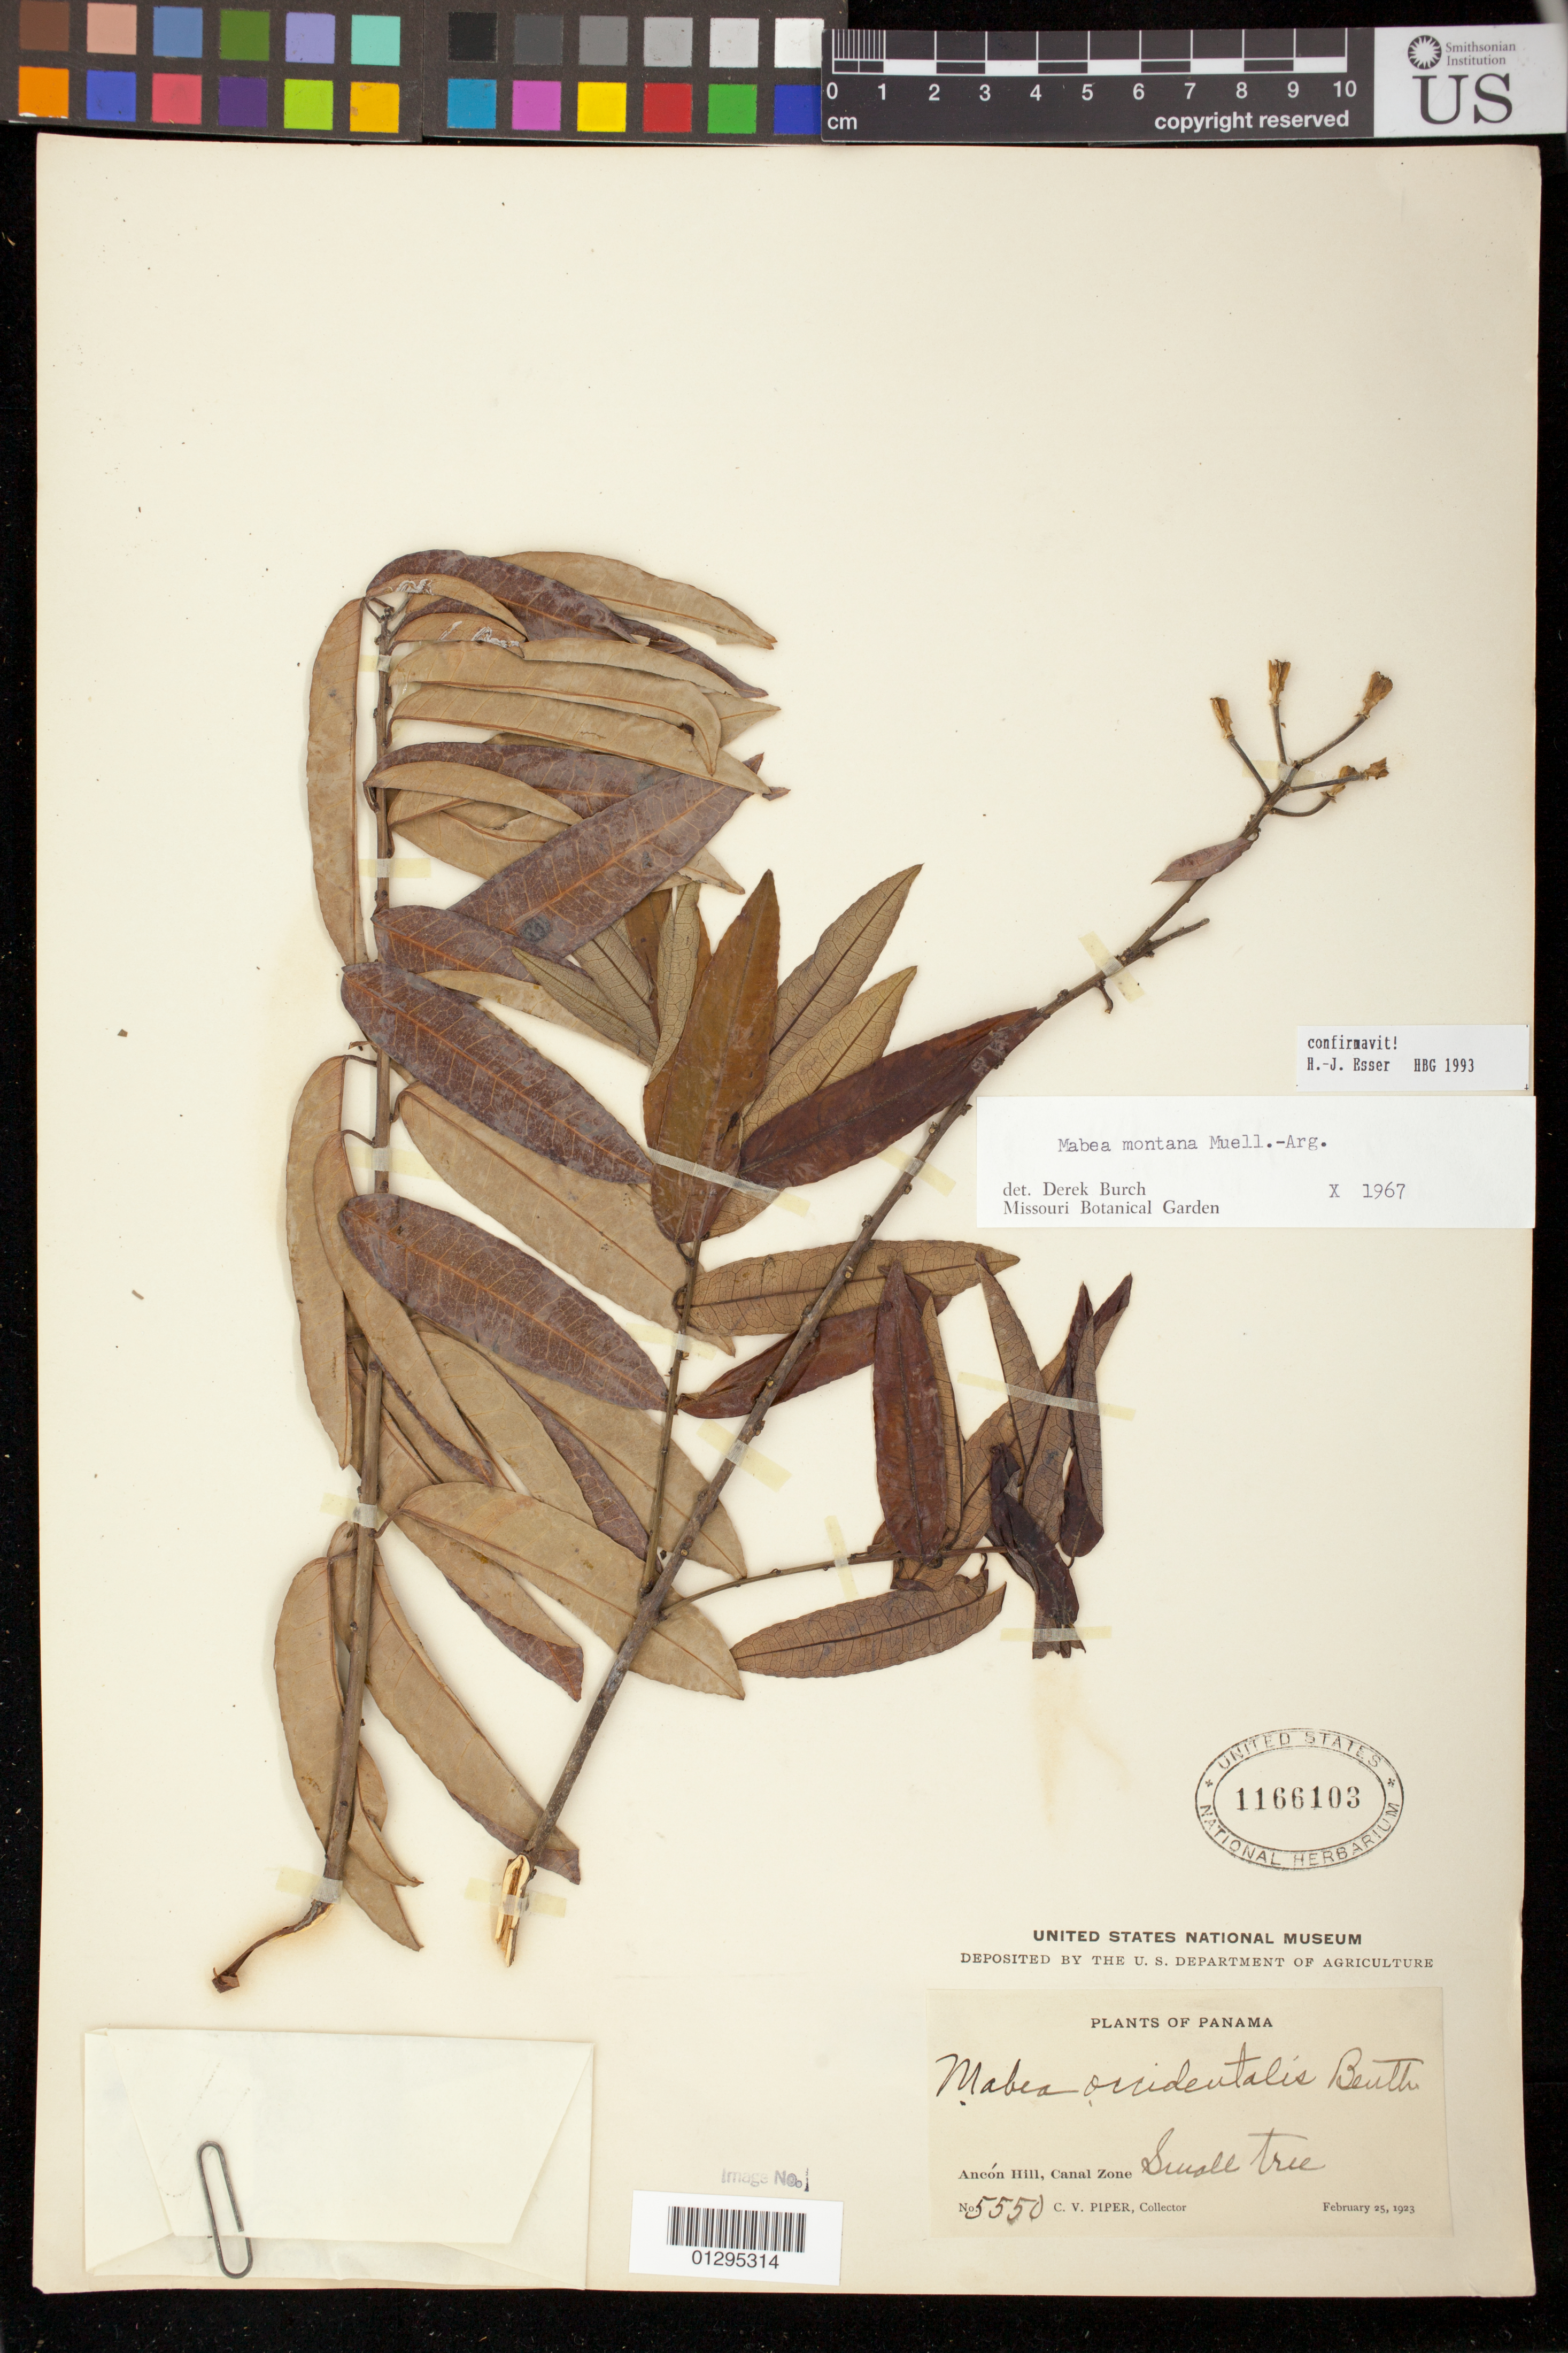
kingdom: Plantae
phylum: Tracheophyta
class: Magnoliopsida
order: Malpighiales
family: Euphorbiaceae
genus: Mabea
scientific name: Mabea montana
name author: Müll. Arg.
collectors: C. V. Piper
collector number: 5550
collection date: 1923-02-25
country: Panama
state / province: Colón / Panamá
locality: Ancon Hill, Canal Zone.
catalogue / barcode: US 1166103